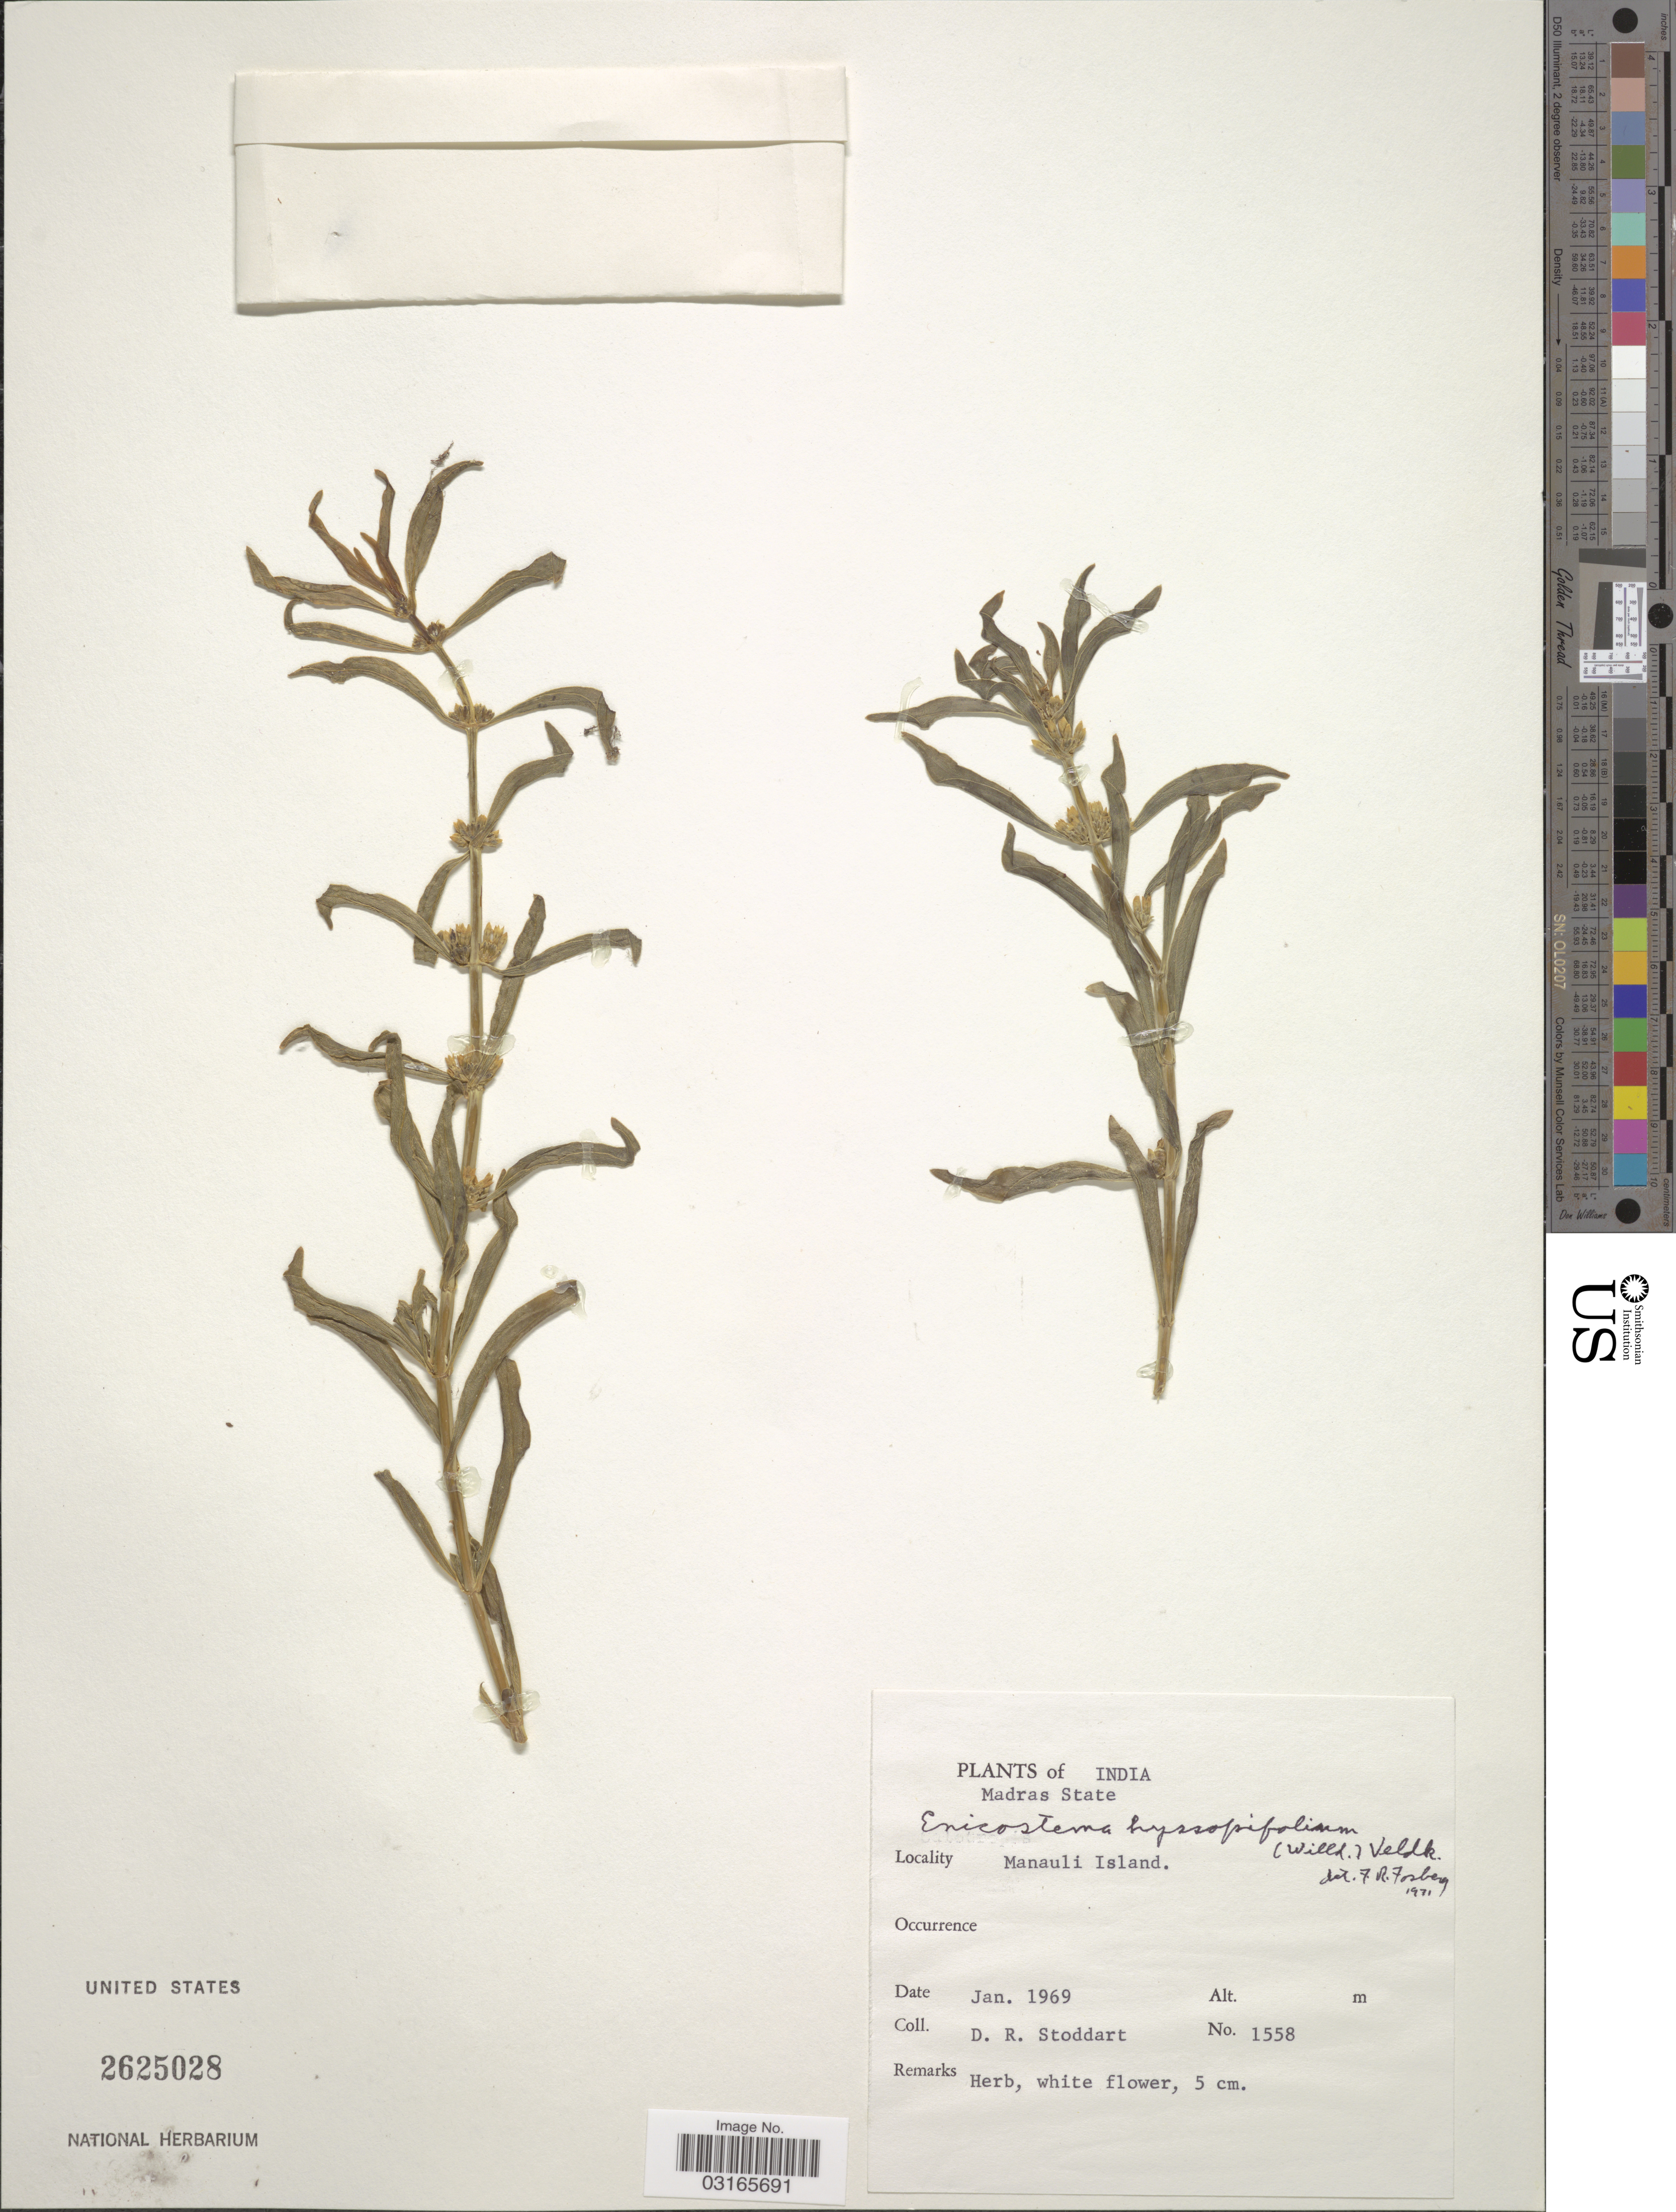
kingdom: Plantae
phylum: Tracheophyta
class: Magnoliopsida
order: Gentianales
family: Gentianaceae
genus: Enicostema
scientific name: Enicostema sp.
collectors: D. R. Stoddart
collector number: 1558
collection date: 1969-01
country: India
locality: Madras State. Manauli Island.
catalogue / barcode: US 2625028